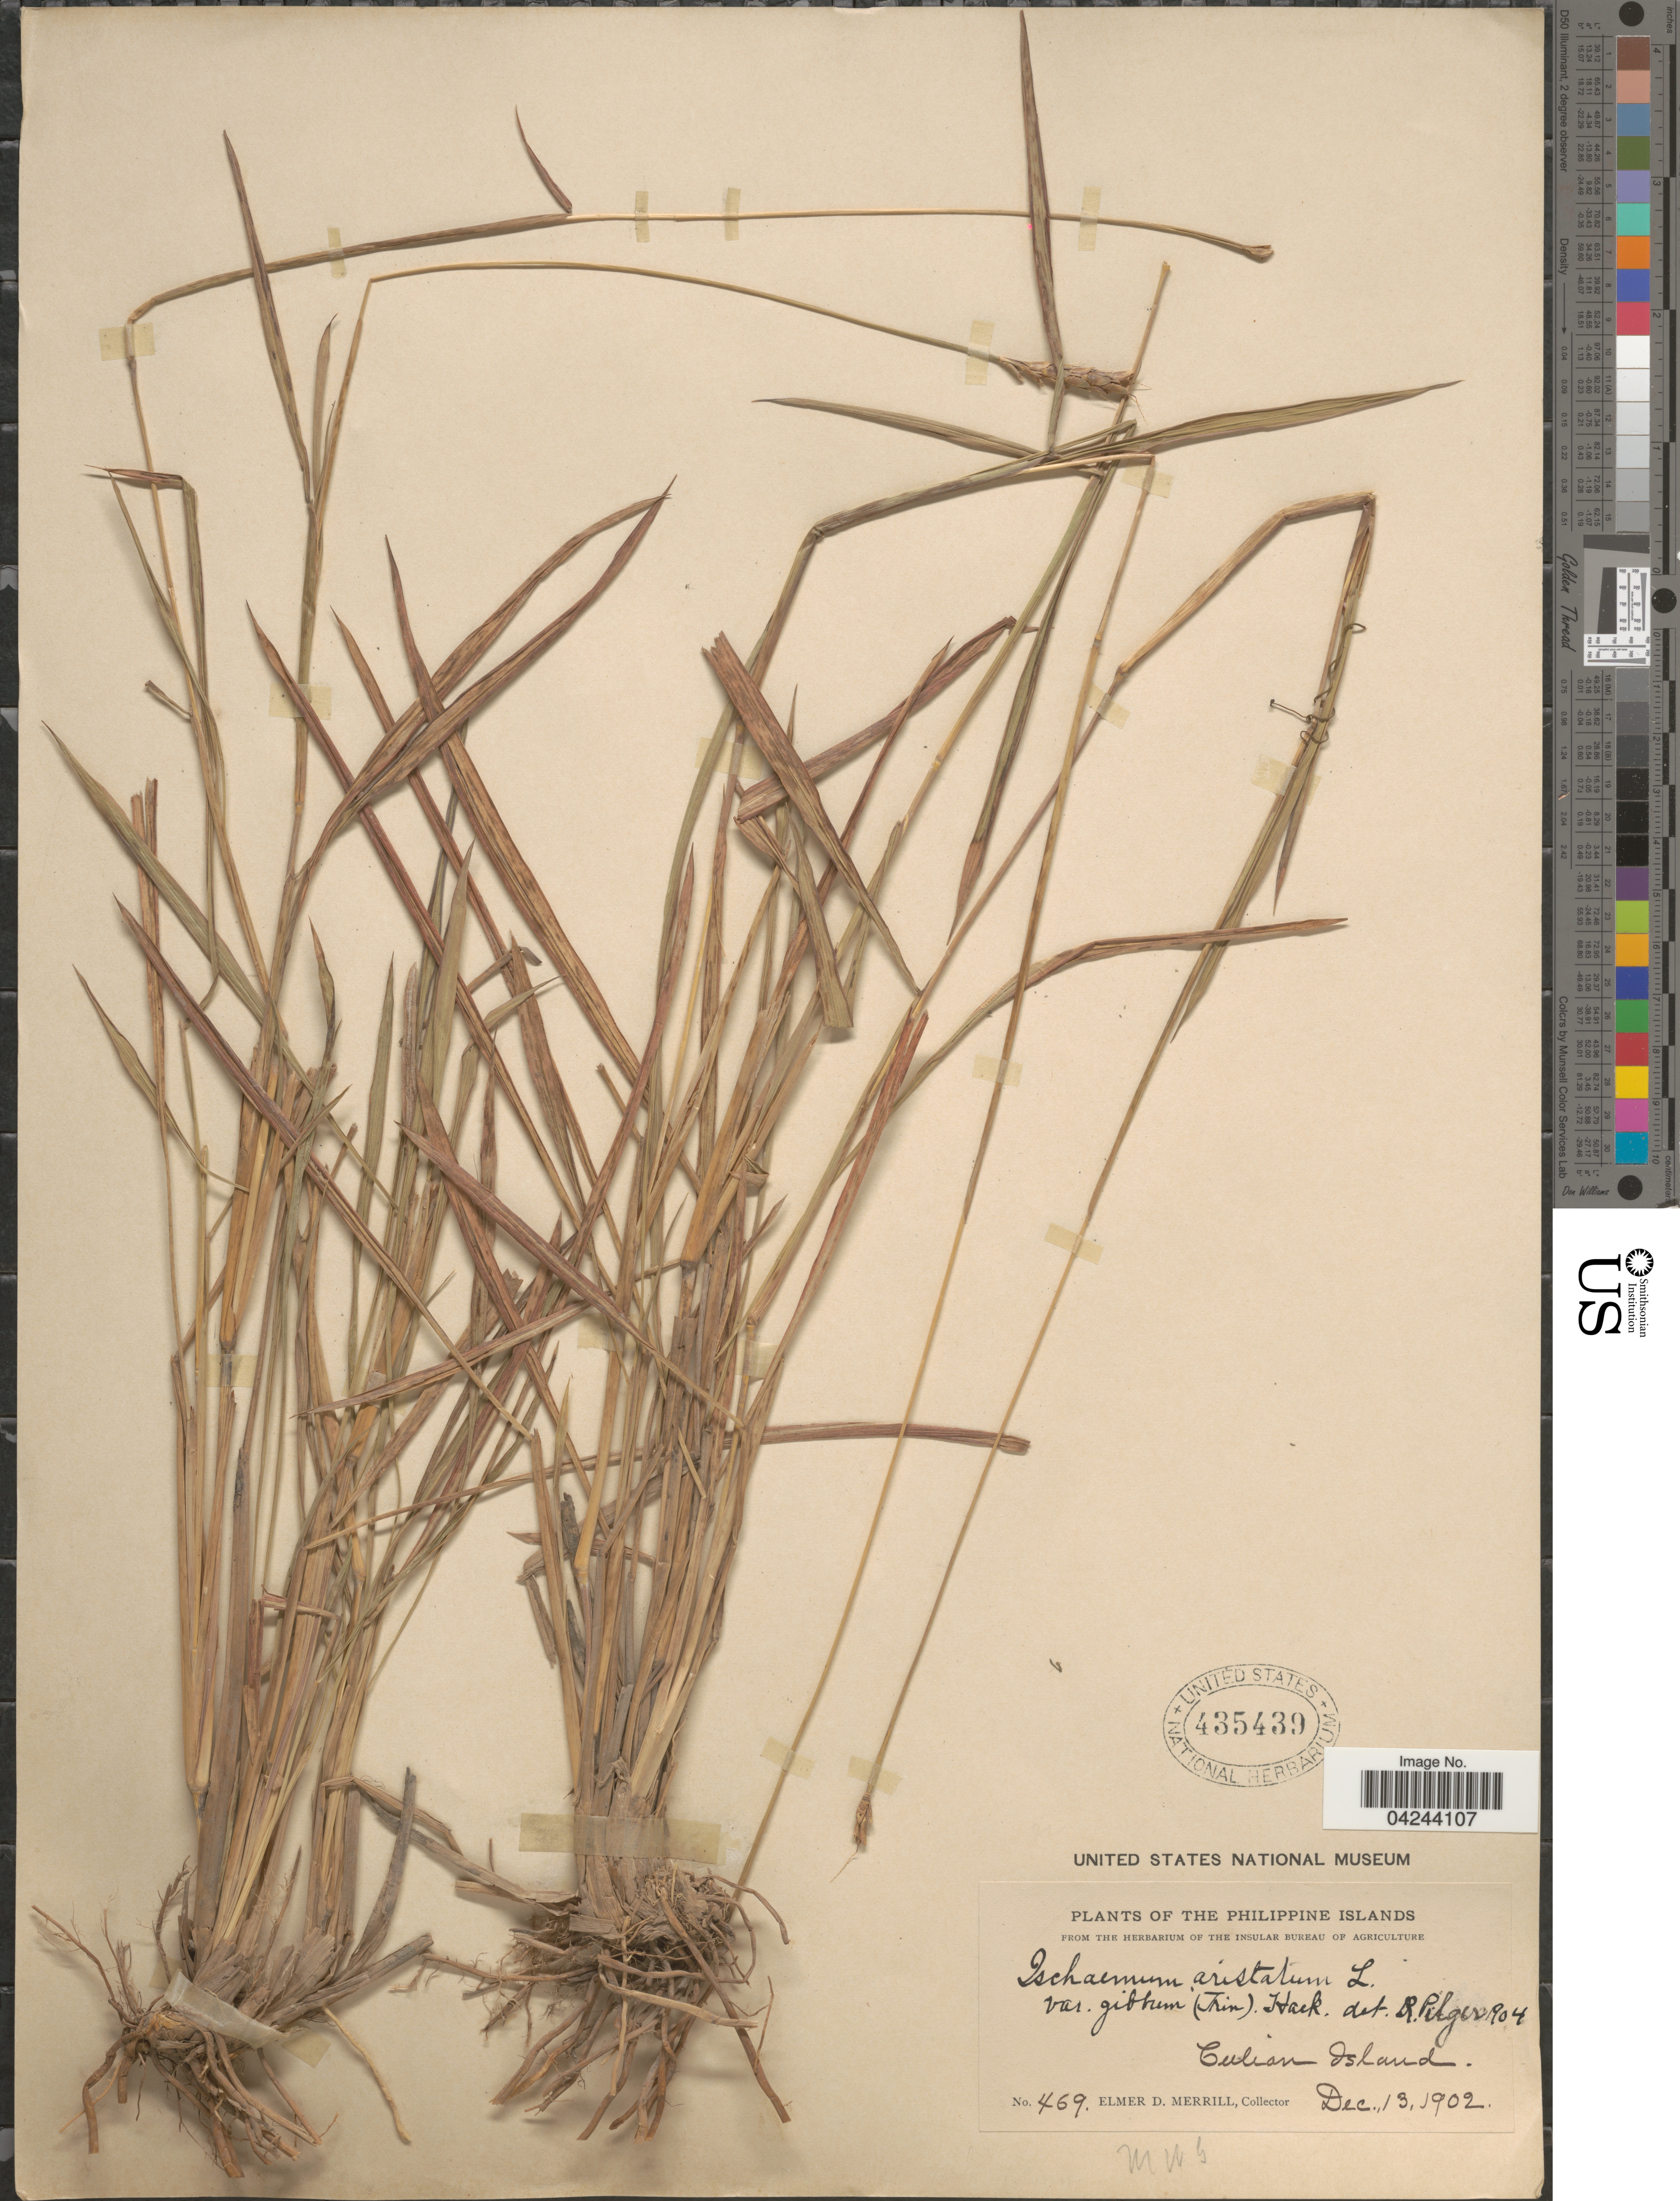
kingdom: Plantae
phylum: Tracheophyta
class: Liliopsida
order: Poales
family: Poaceae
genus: Ischaemum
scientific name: Ischaemum aristatum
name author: L.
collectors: E. D. Merrill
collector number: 469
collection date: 1902-12-13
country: Philippines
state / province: Mimaropa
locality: The Philippine Islands. Culian Island.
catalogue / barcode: US 435439